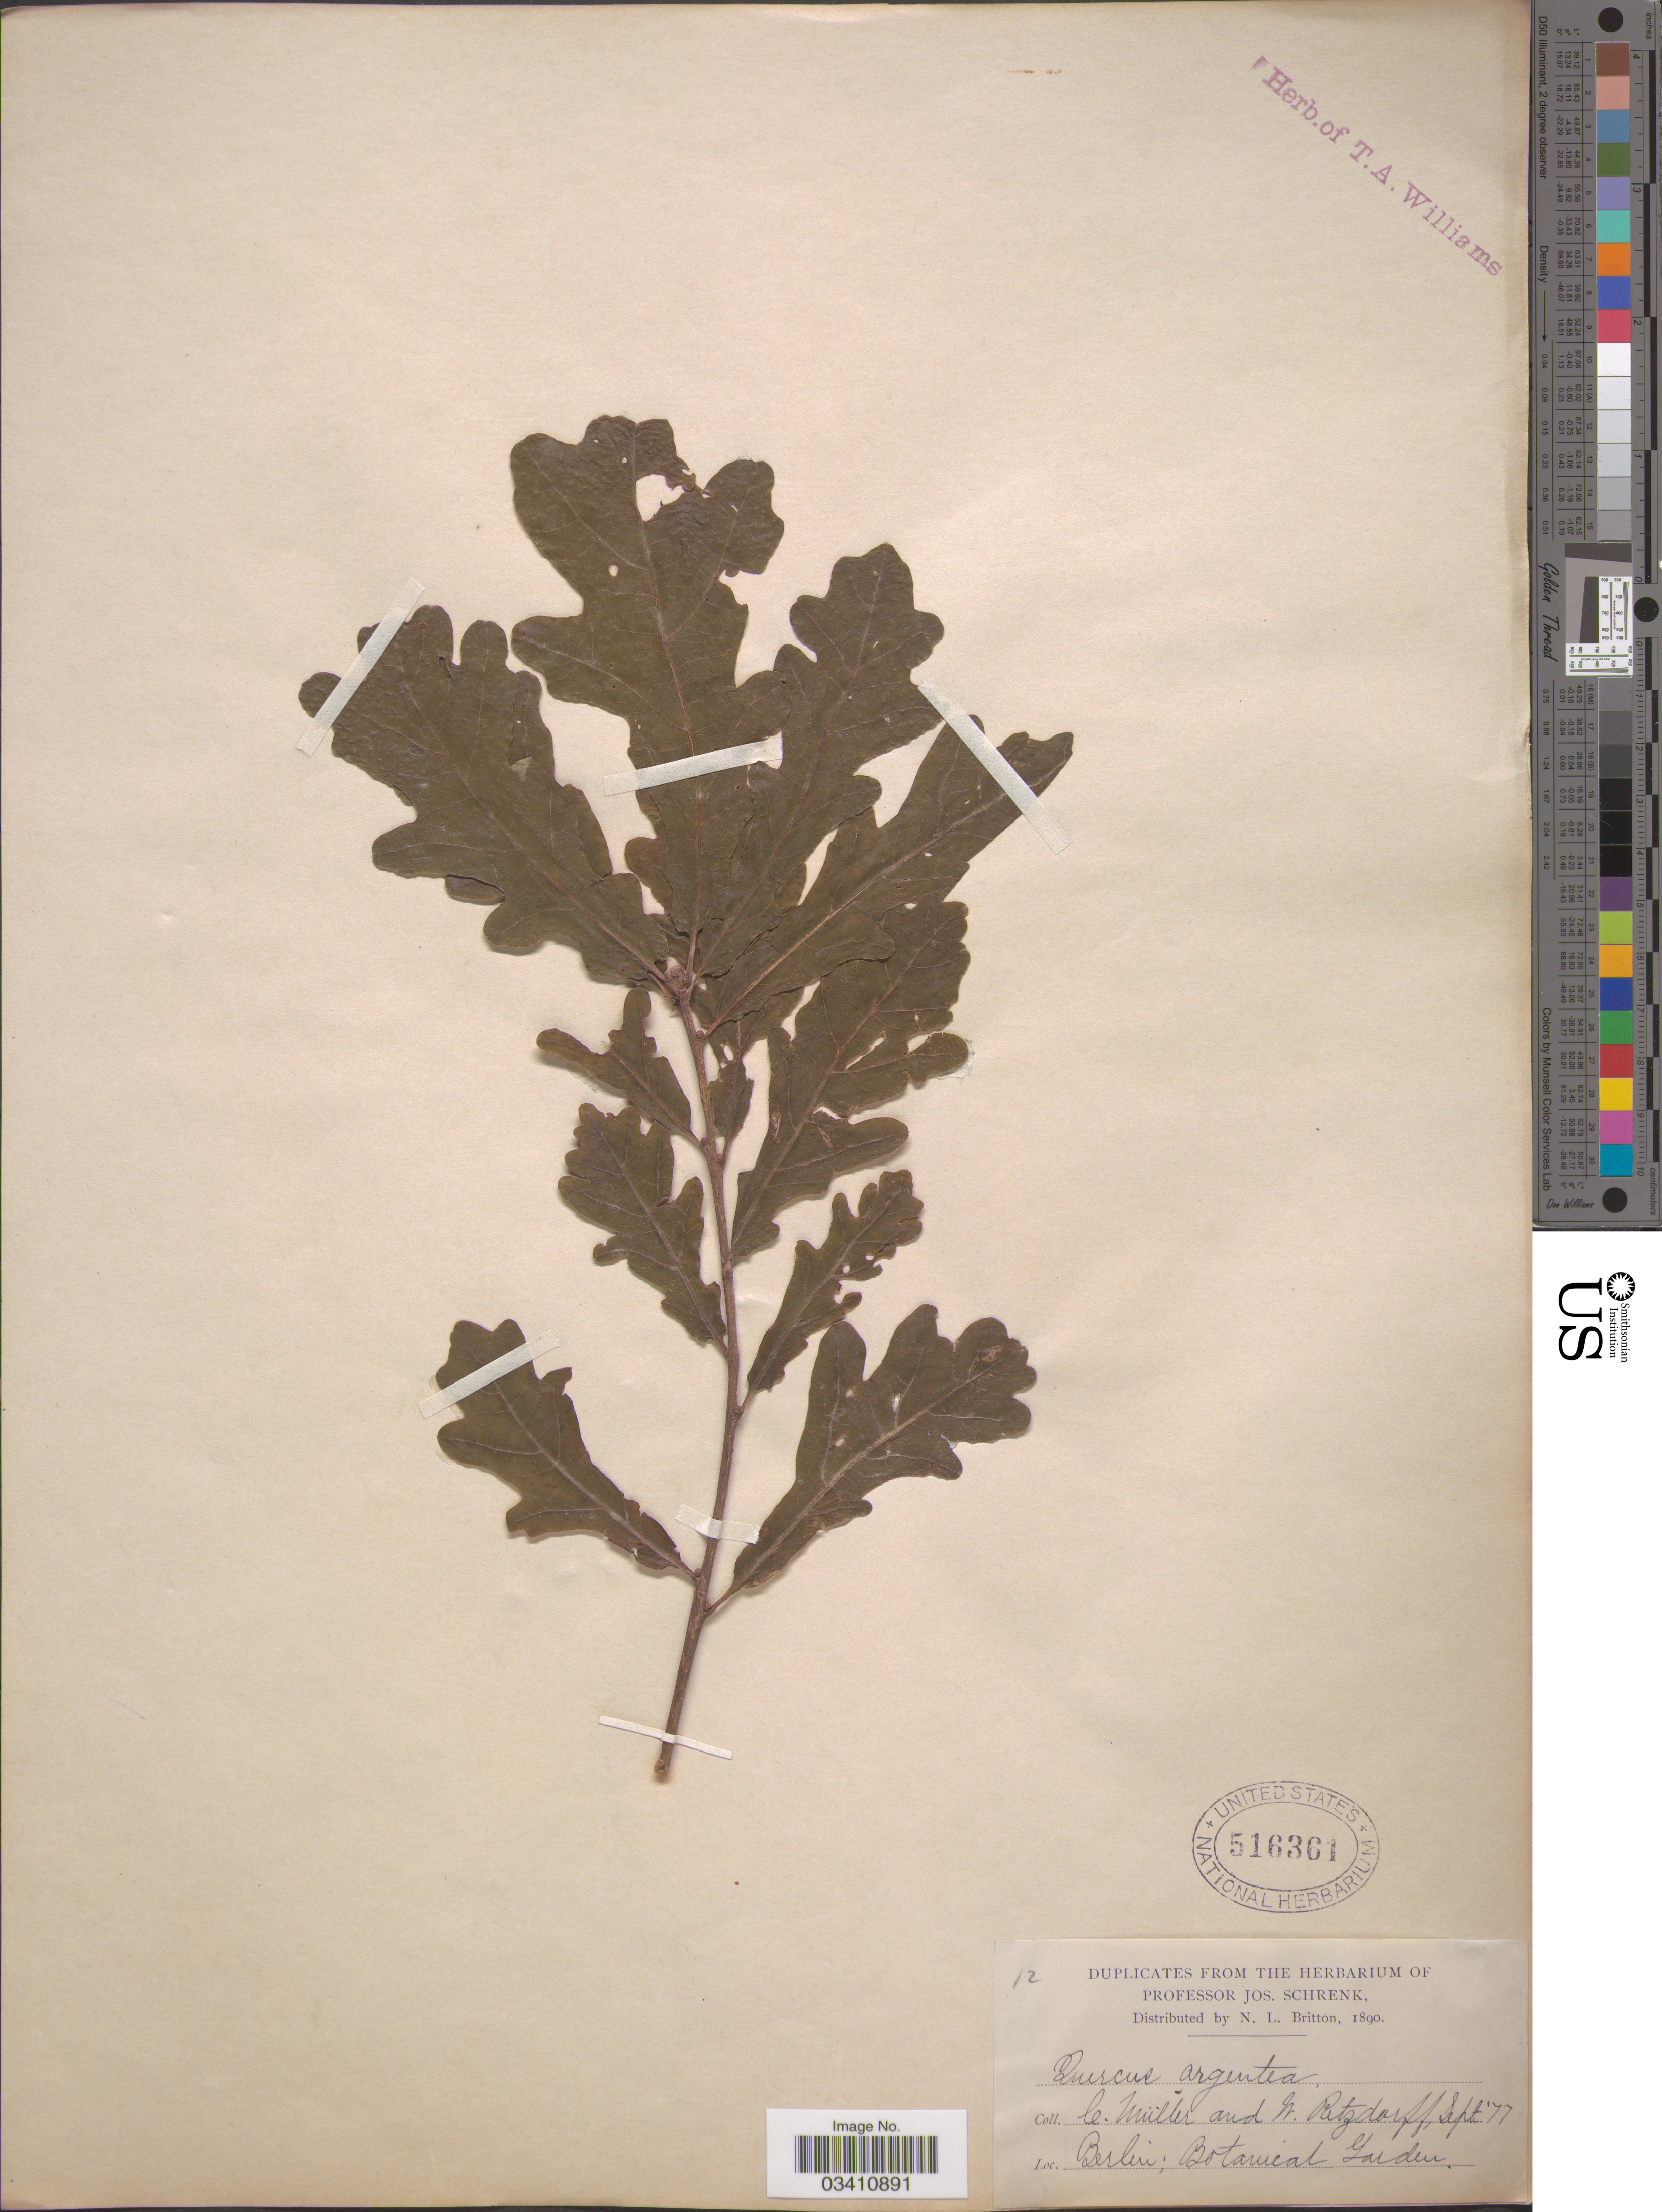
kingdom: Plantae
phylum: Tracheophyta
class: Magnoliopsida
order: Fagales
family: Fagaceae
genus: Quercus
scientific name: Quercus argentea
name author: Morogues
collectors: C. Müller & W. Retzdorff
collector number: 12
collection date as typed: Transcribed d/m/y: /9/77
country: Germany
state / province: Berlin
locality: Botanical Garden.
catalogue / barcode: US 516361